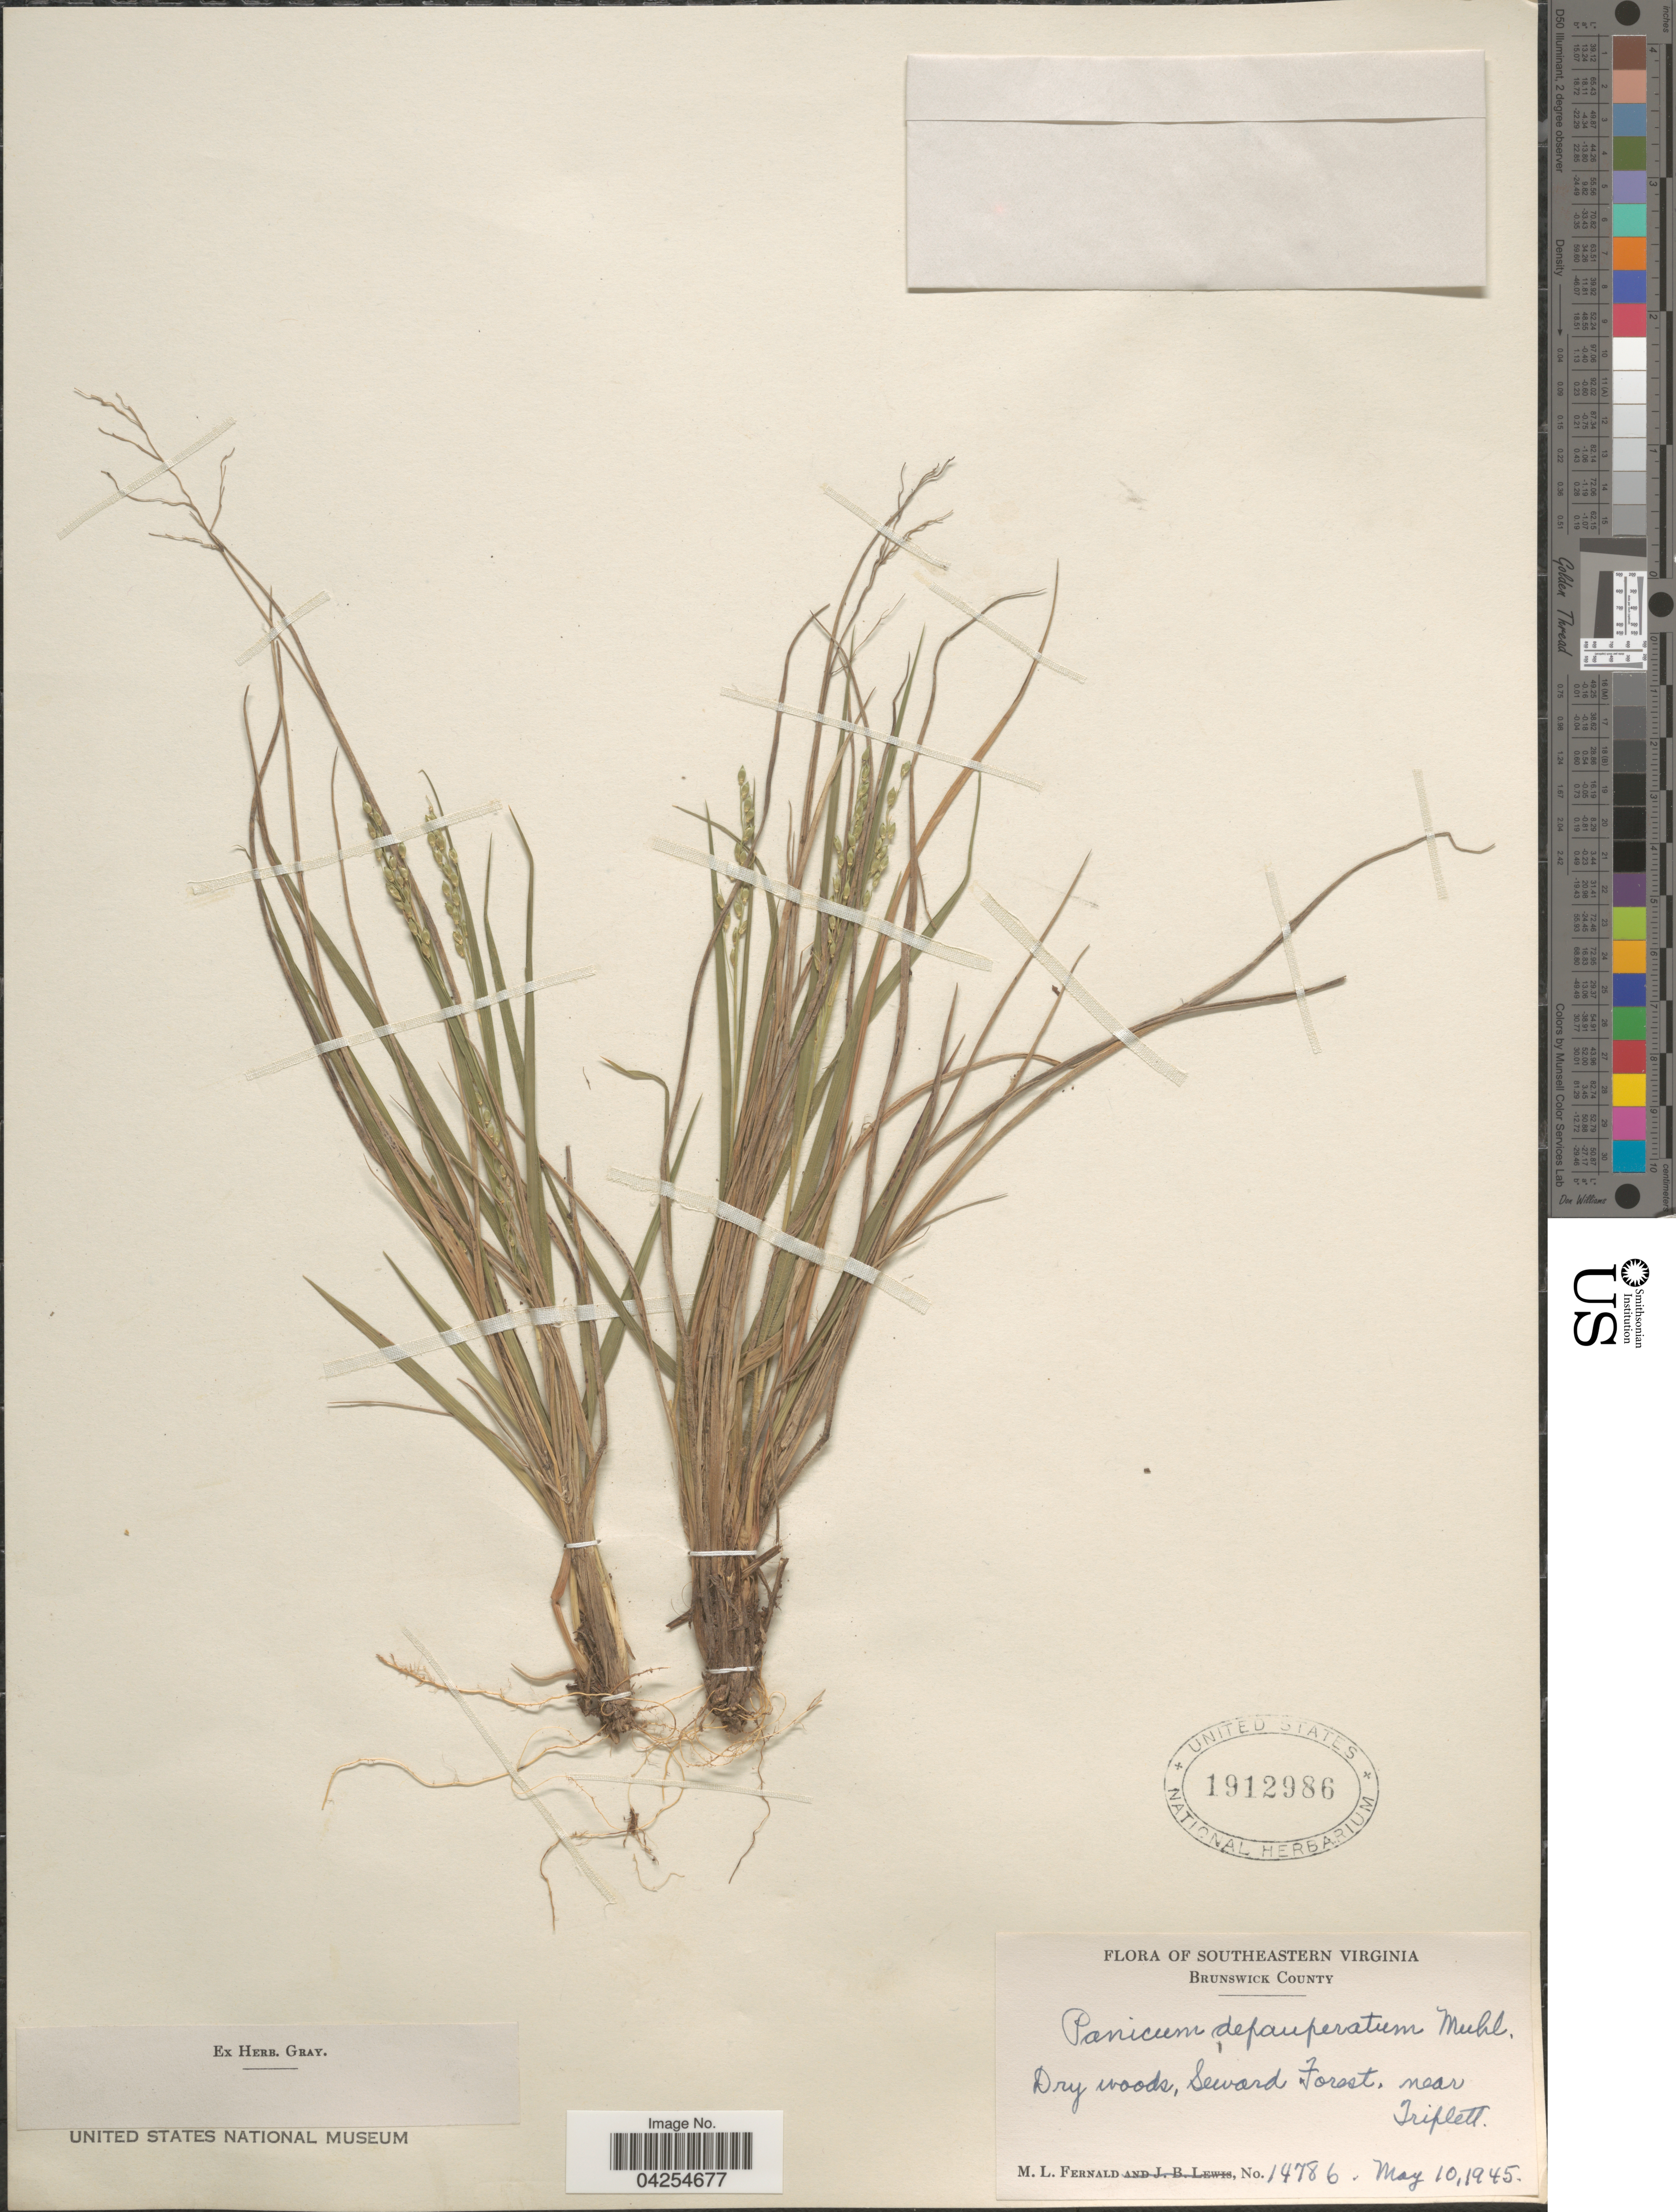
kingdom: Plantae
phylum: Tracheophyta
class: Liliopsida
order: Poales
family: Poaceae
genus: Dichanthelium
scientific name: Dichanthelium depauperatum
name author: (Muhl.) Gould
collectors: M. L. Fernald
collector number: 14786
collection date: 1945-05-10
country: United States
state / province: Virginia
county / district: Brunswick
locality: Southeastern Virginia. Brunswick County. Dry woods, Seward Forest, near Triplett.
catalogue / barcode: US 1912986